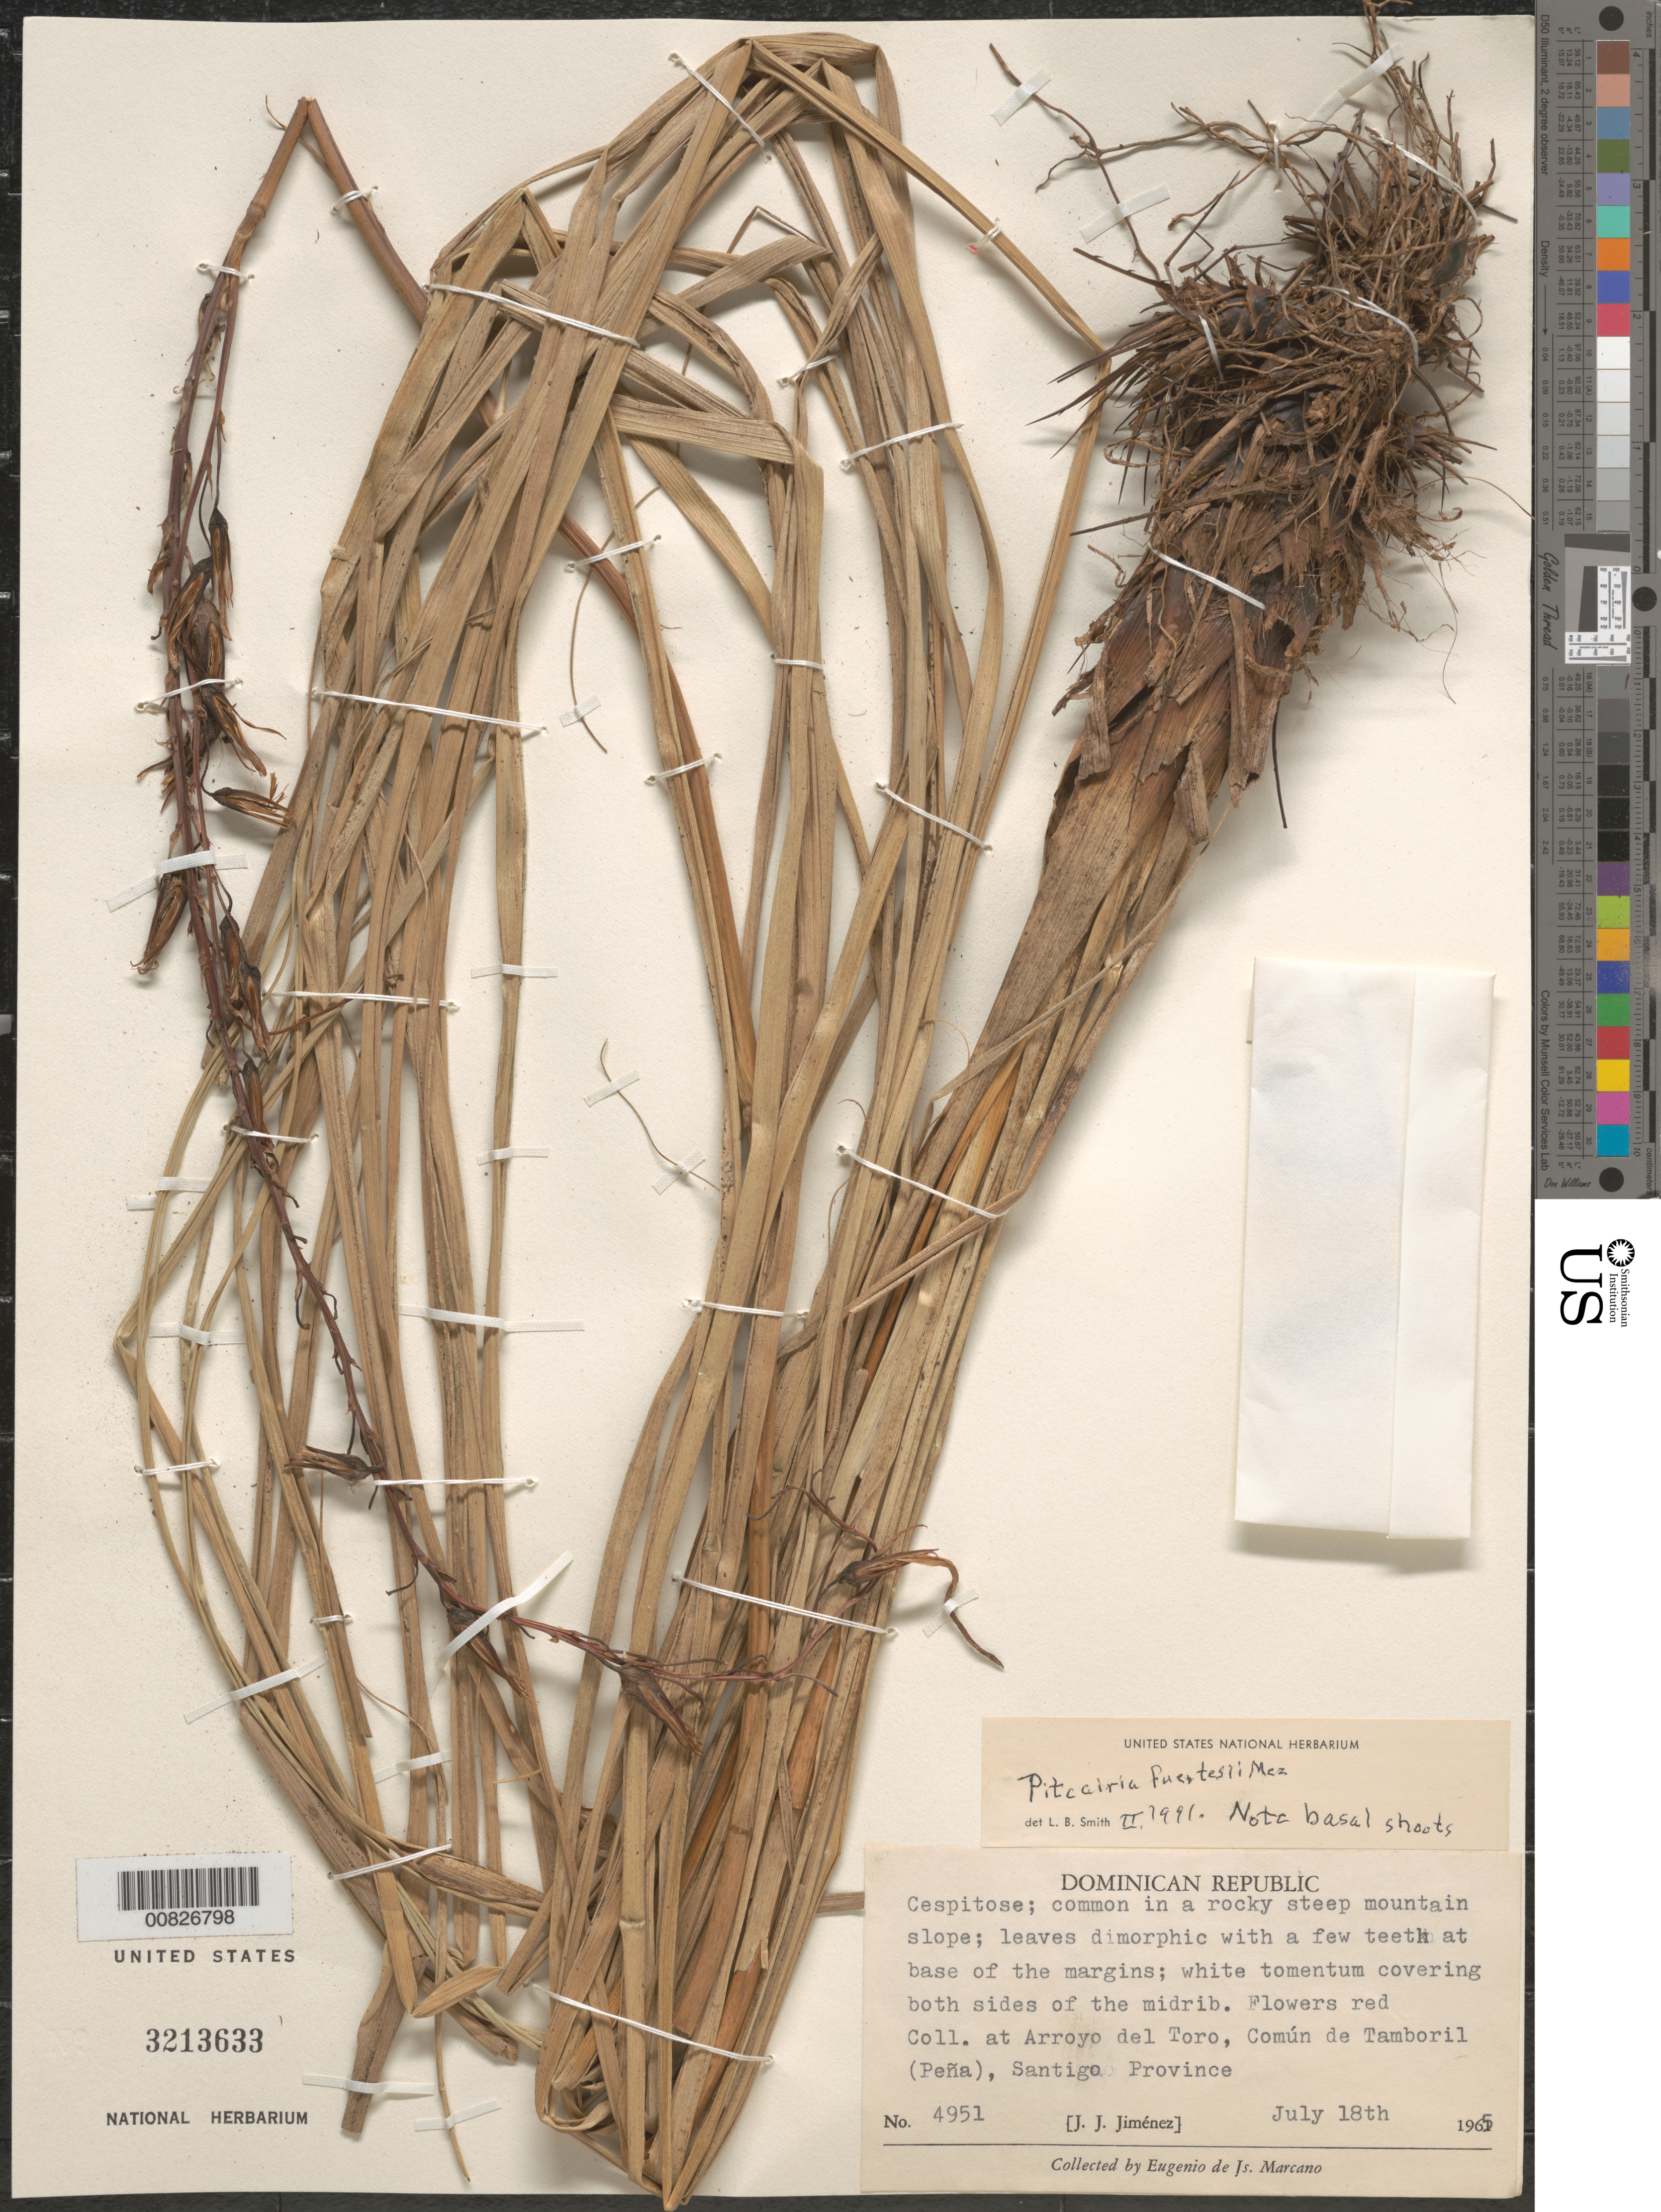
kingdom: Plantae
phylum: Tracheophyta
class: Liliopsida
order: Poales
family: Bromeliaceae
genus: Pitcairnia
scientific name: Pitcairnia fuertesii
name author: Mez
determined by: Smith, Lyman B., (US), NMNH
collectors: E. J. Marcano F. & J. J. Jiménez Almonte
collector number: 4951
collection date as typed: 18 Jul 1965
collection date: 1965-07-18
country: Dominican Republic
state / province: Santiago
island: Hispaniola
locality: Arroyo del Toro, común de Tamboril (Peña), Santiago Province.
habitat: Rocky steep mountain slopes.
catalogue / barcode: US 3213633